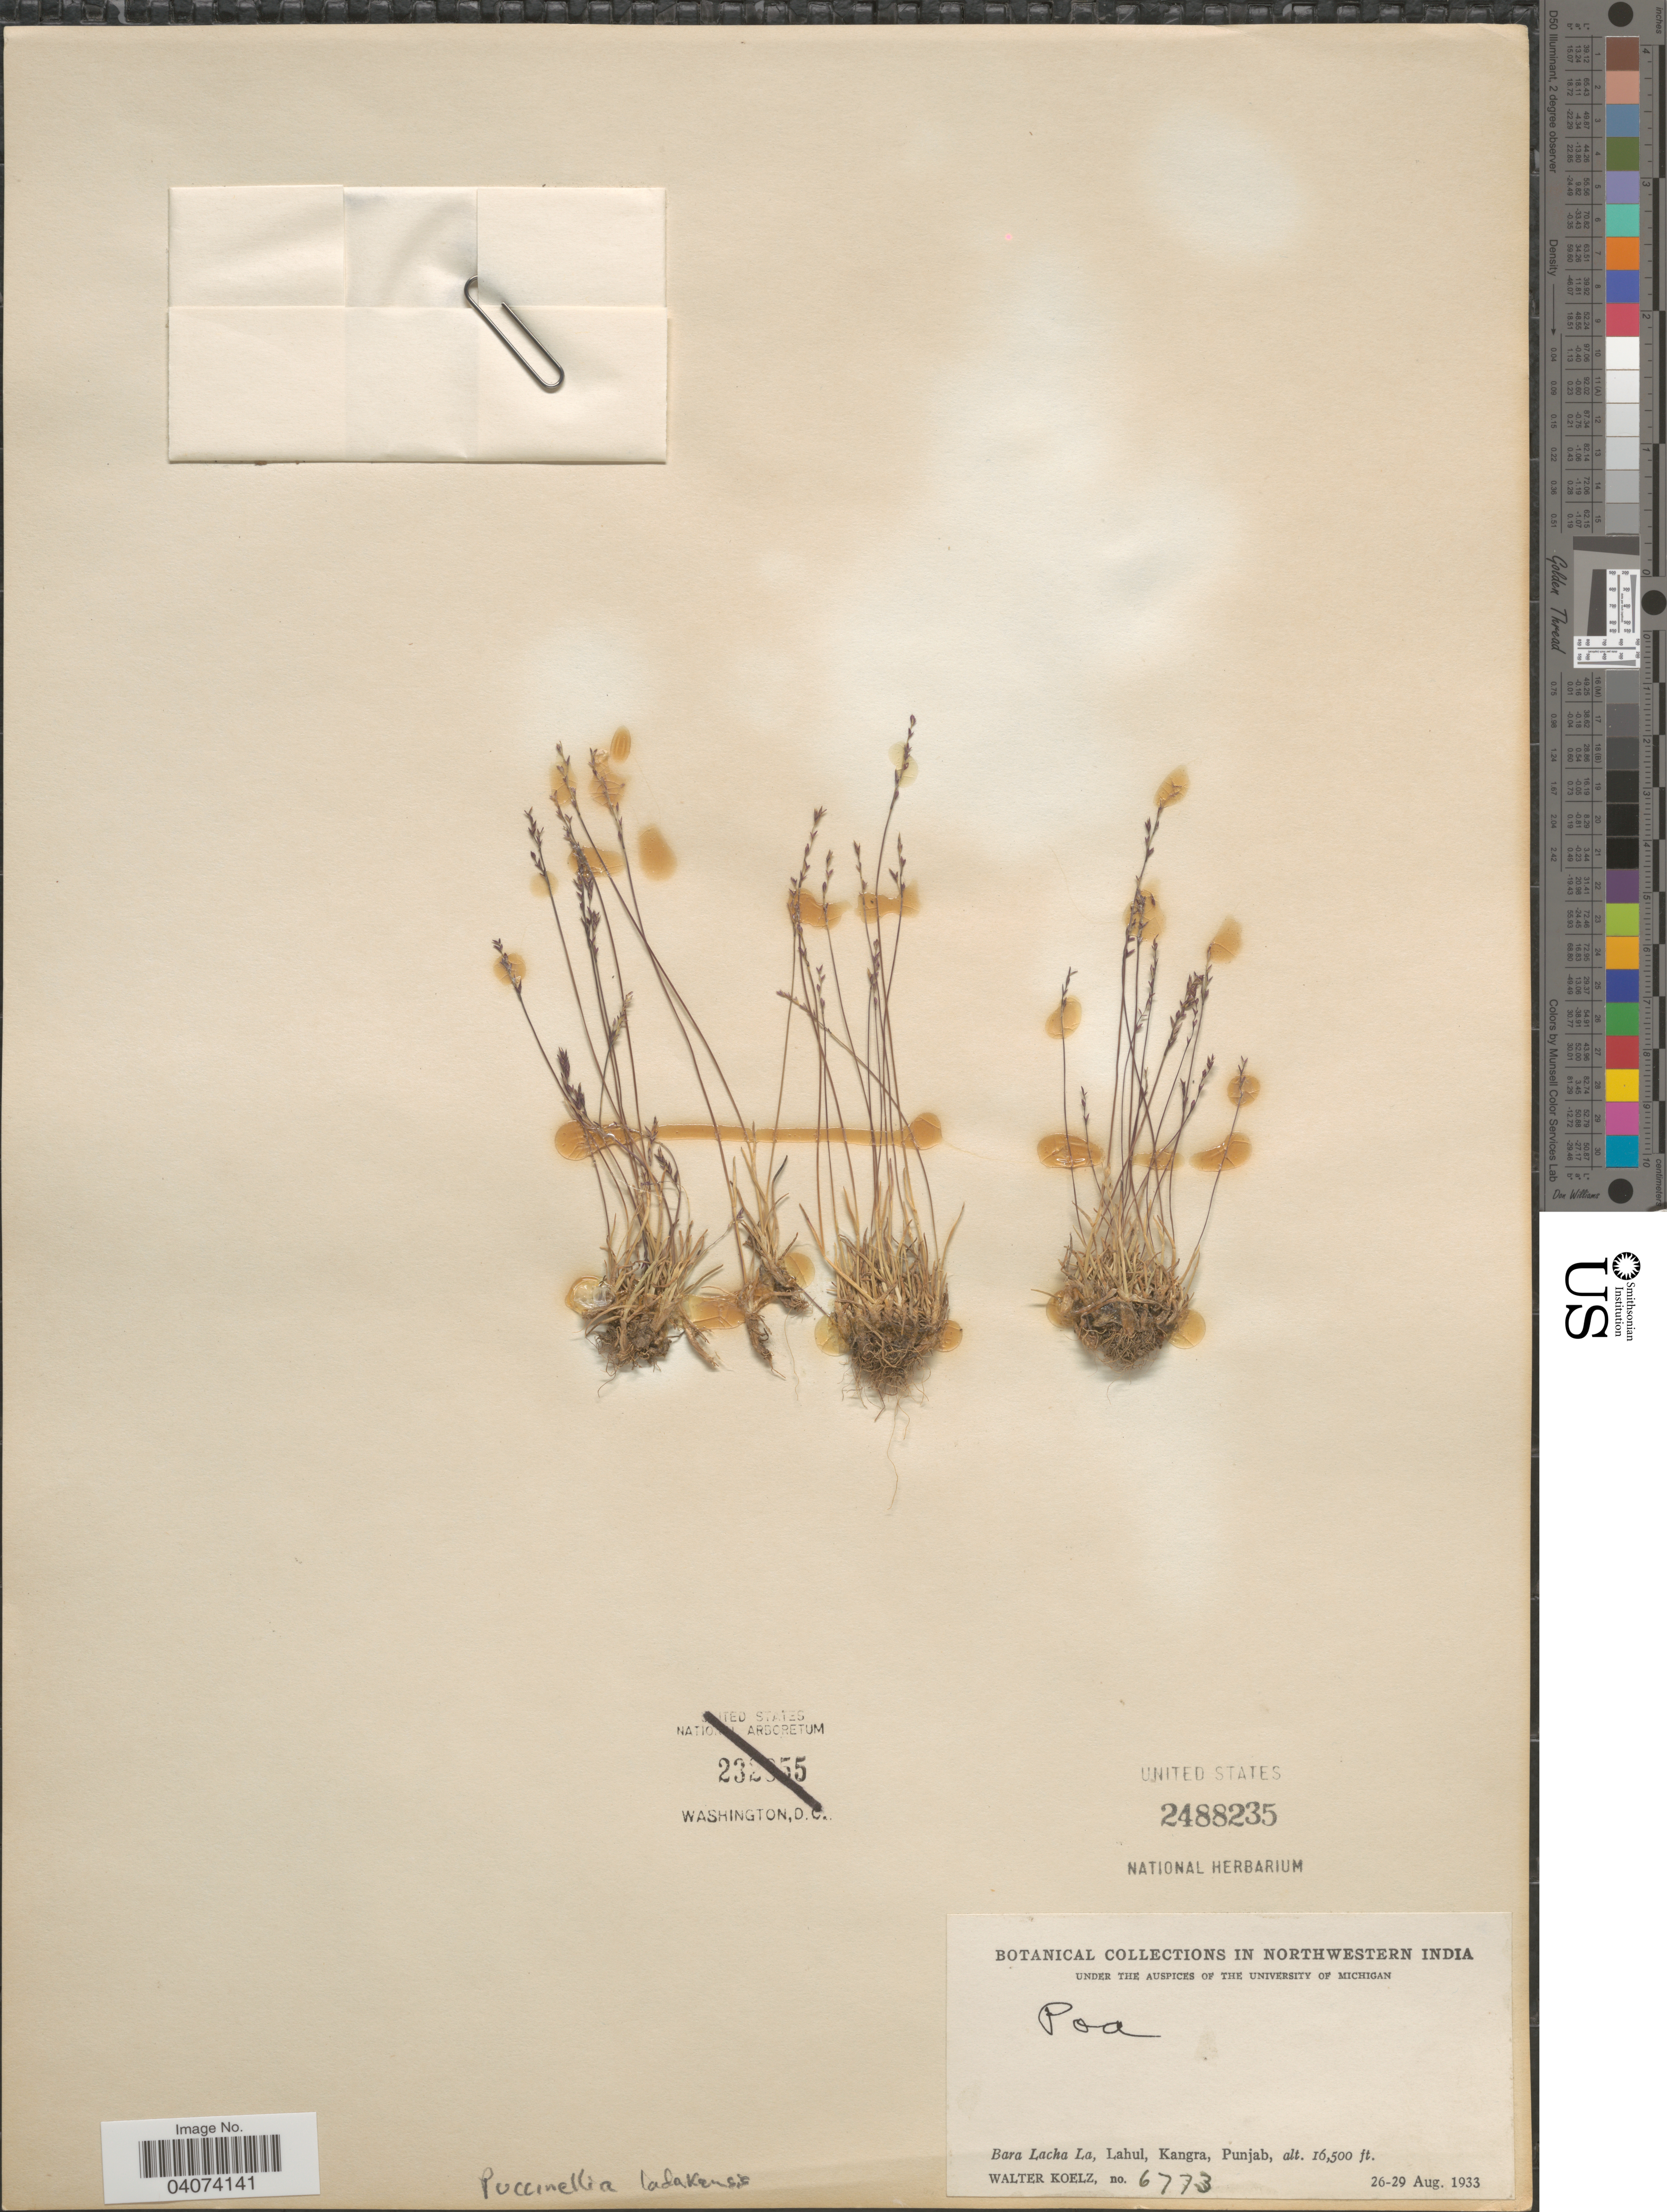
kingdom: Plantae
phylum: Tracheophyta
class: Liliopsida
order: Poales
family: Poaceae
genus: Poa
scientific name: Poa sp.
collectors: W. N. Koelz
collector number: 6773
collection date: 1933-08-26/1933-08-29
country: India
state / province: Punjab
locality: In Northwestern India. Bara Lacha La, Lahul, Kangra.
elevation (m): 5029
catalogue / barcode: US 2488235